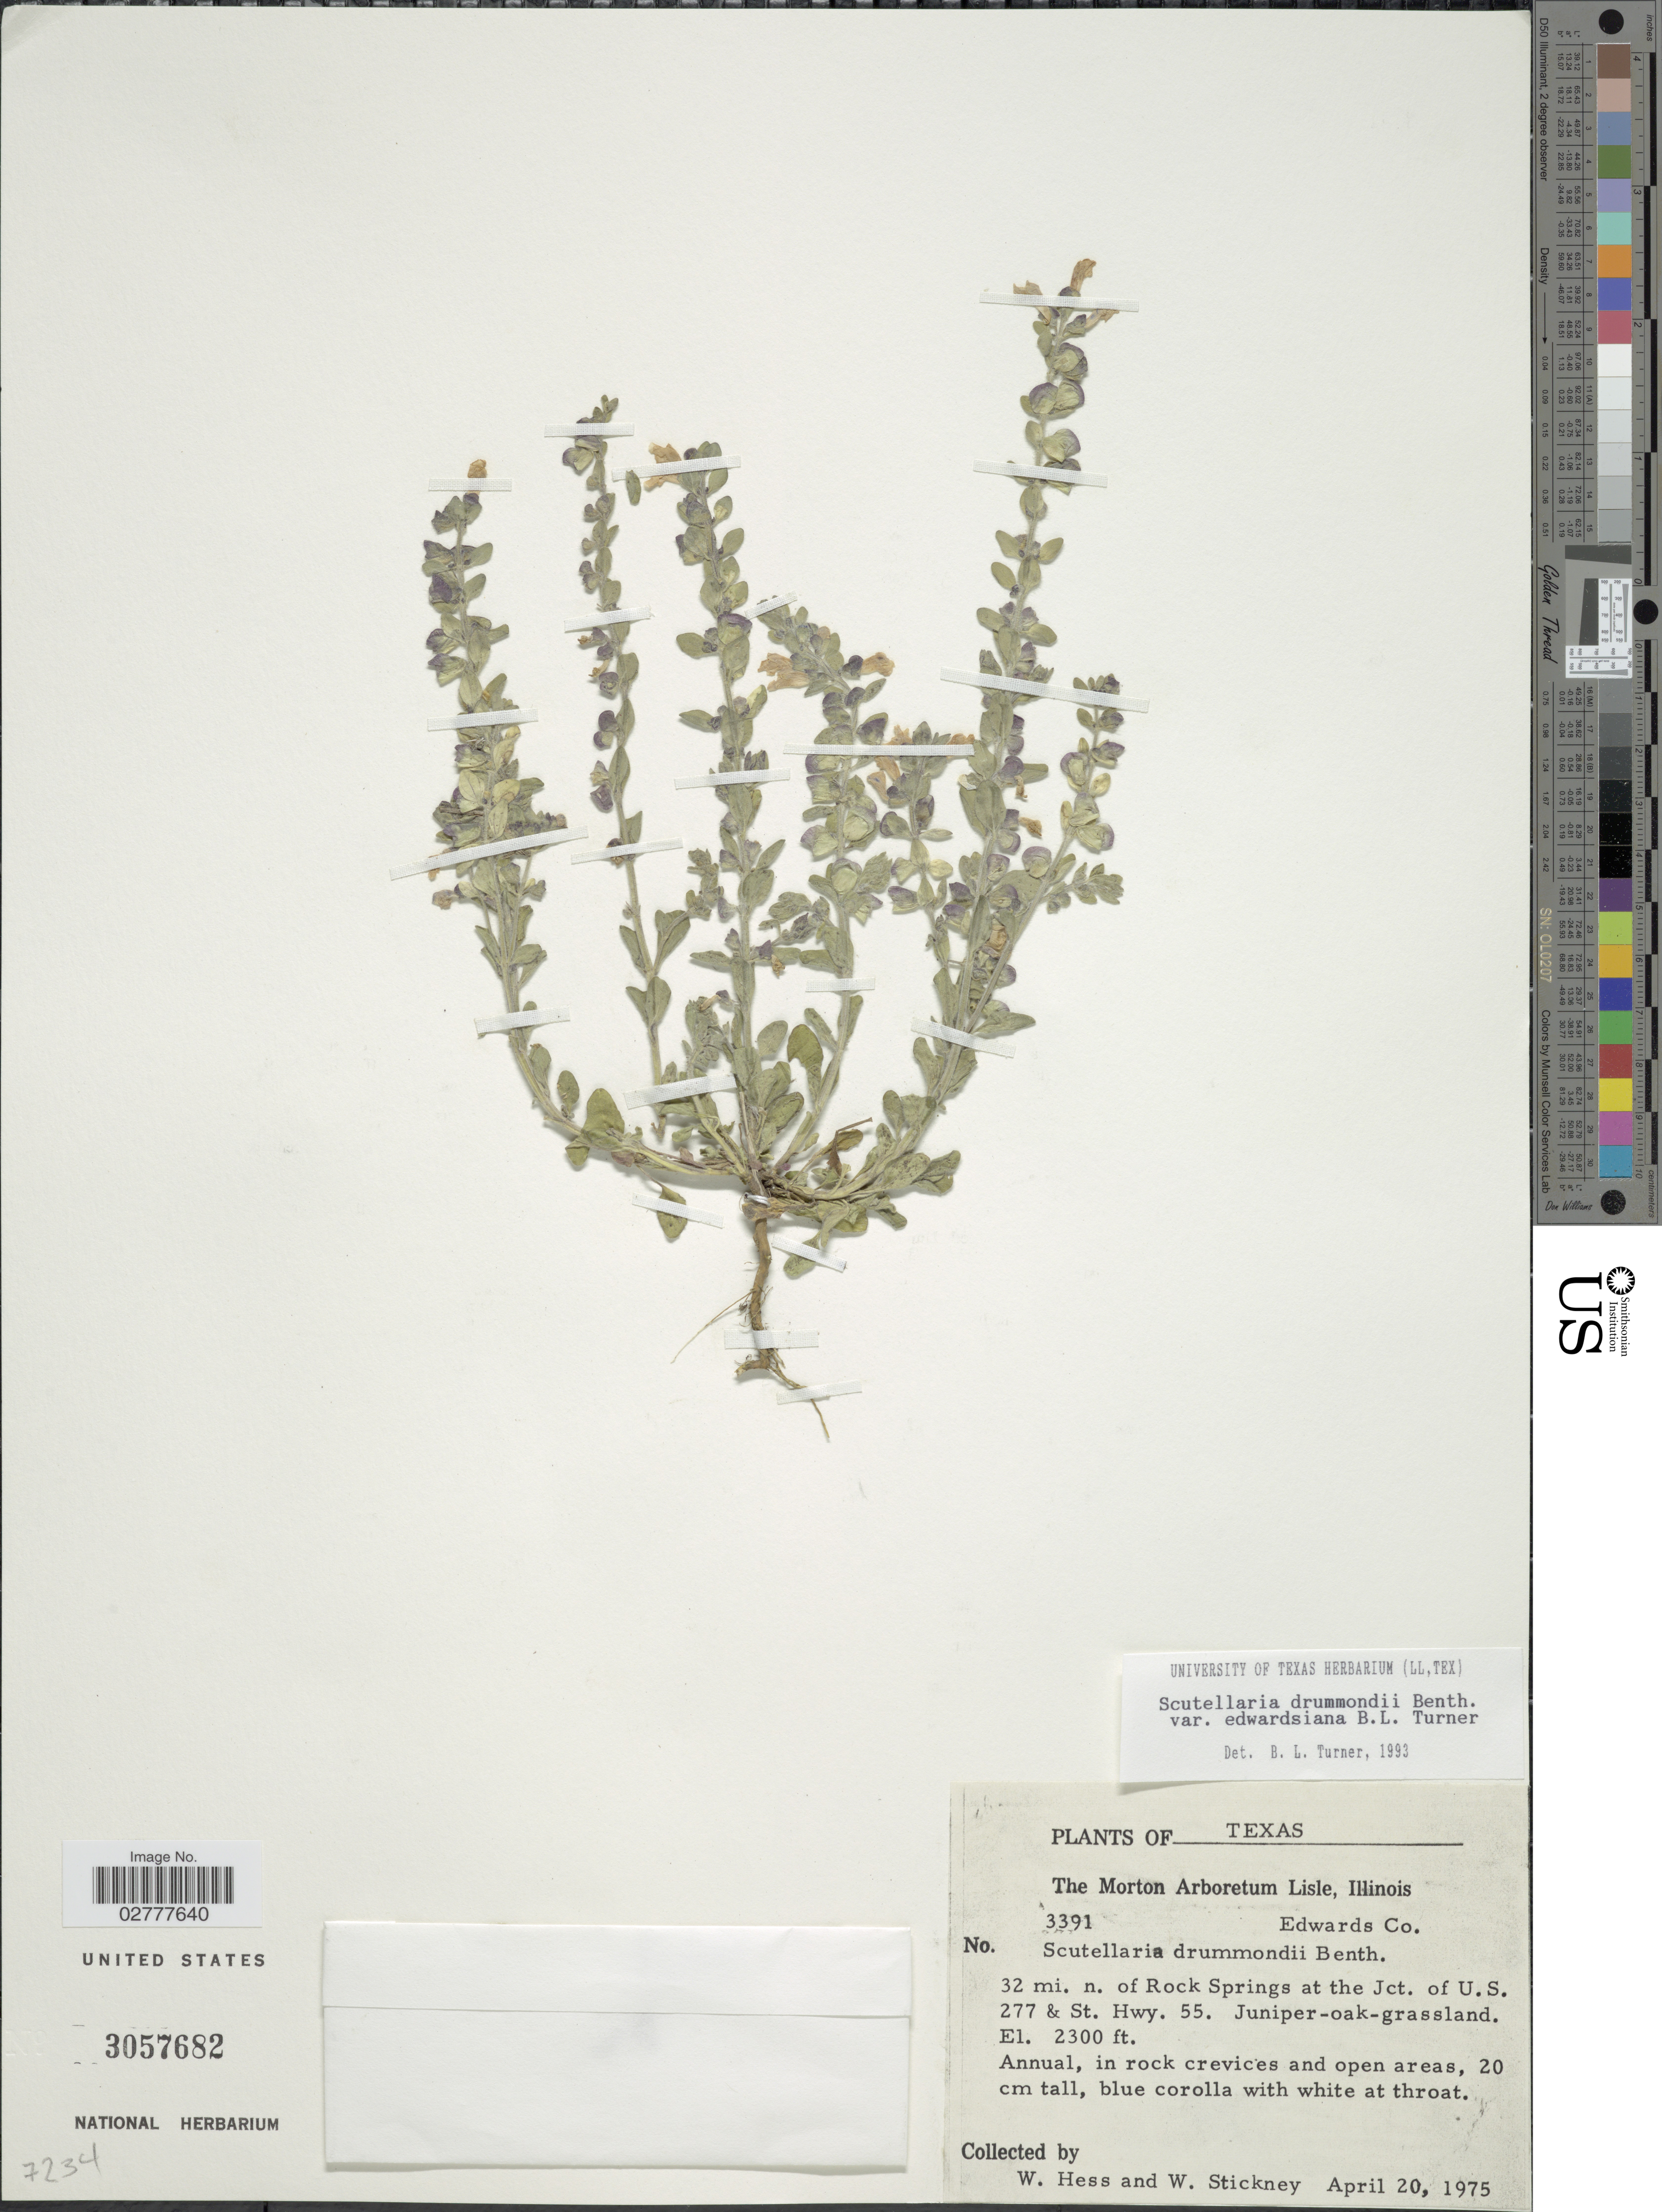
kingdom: Plantae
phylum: Tracheophyta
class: Magnoliopsida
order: Lamiales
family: Lamiaceae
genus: Scutellaria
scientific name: Scutellaria drummondii var. edwardsiana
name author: Benth.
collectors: W. Hess & W. Stickney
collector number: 3391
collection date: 1975-04-20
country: United States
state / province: Texas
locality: Edwards Co., 32 mi. n. of Rock Springs at the Jct. of U.S. 277 & St. Hwy. 55.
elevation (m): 701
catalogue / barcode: US 3057682